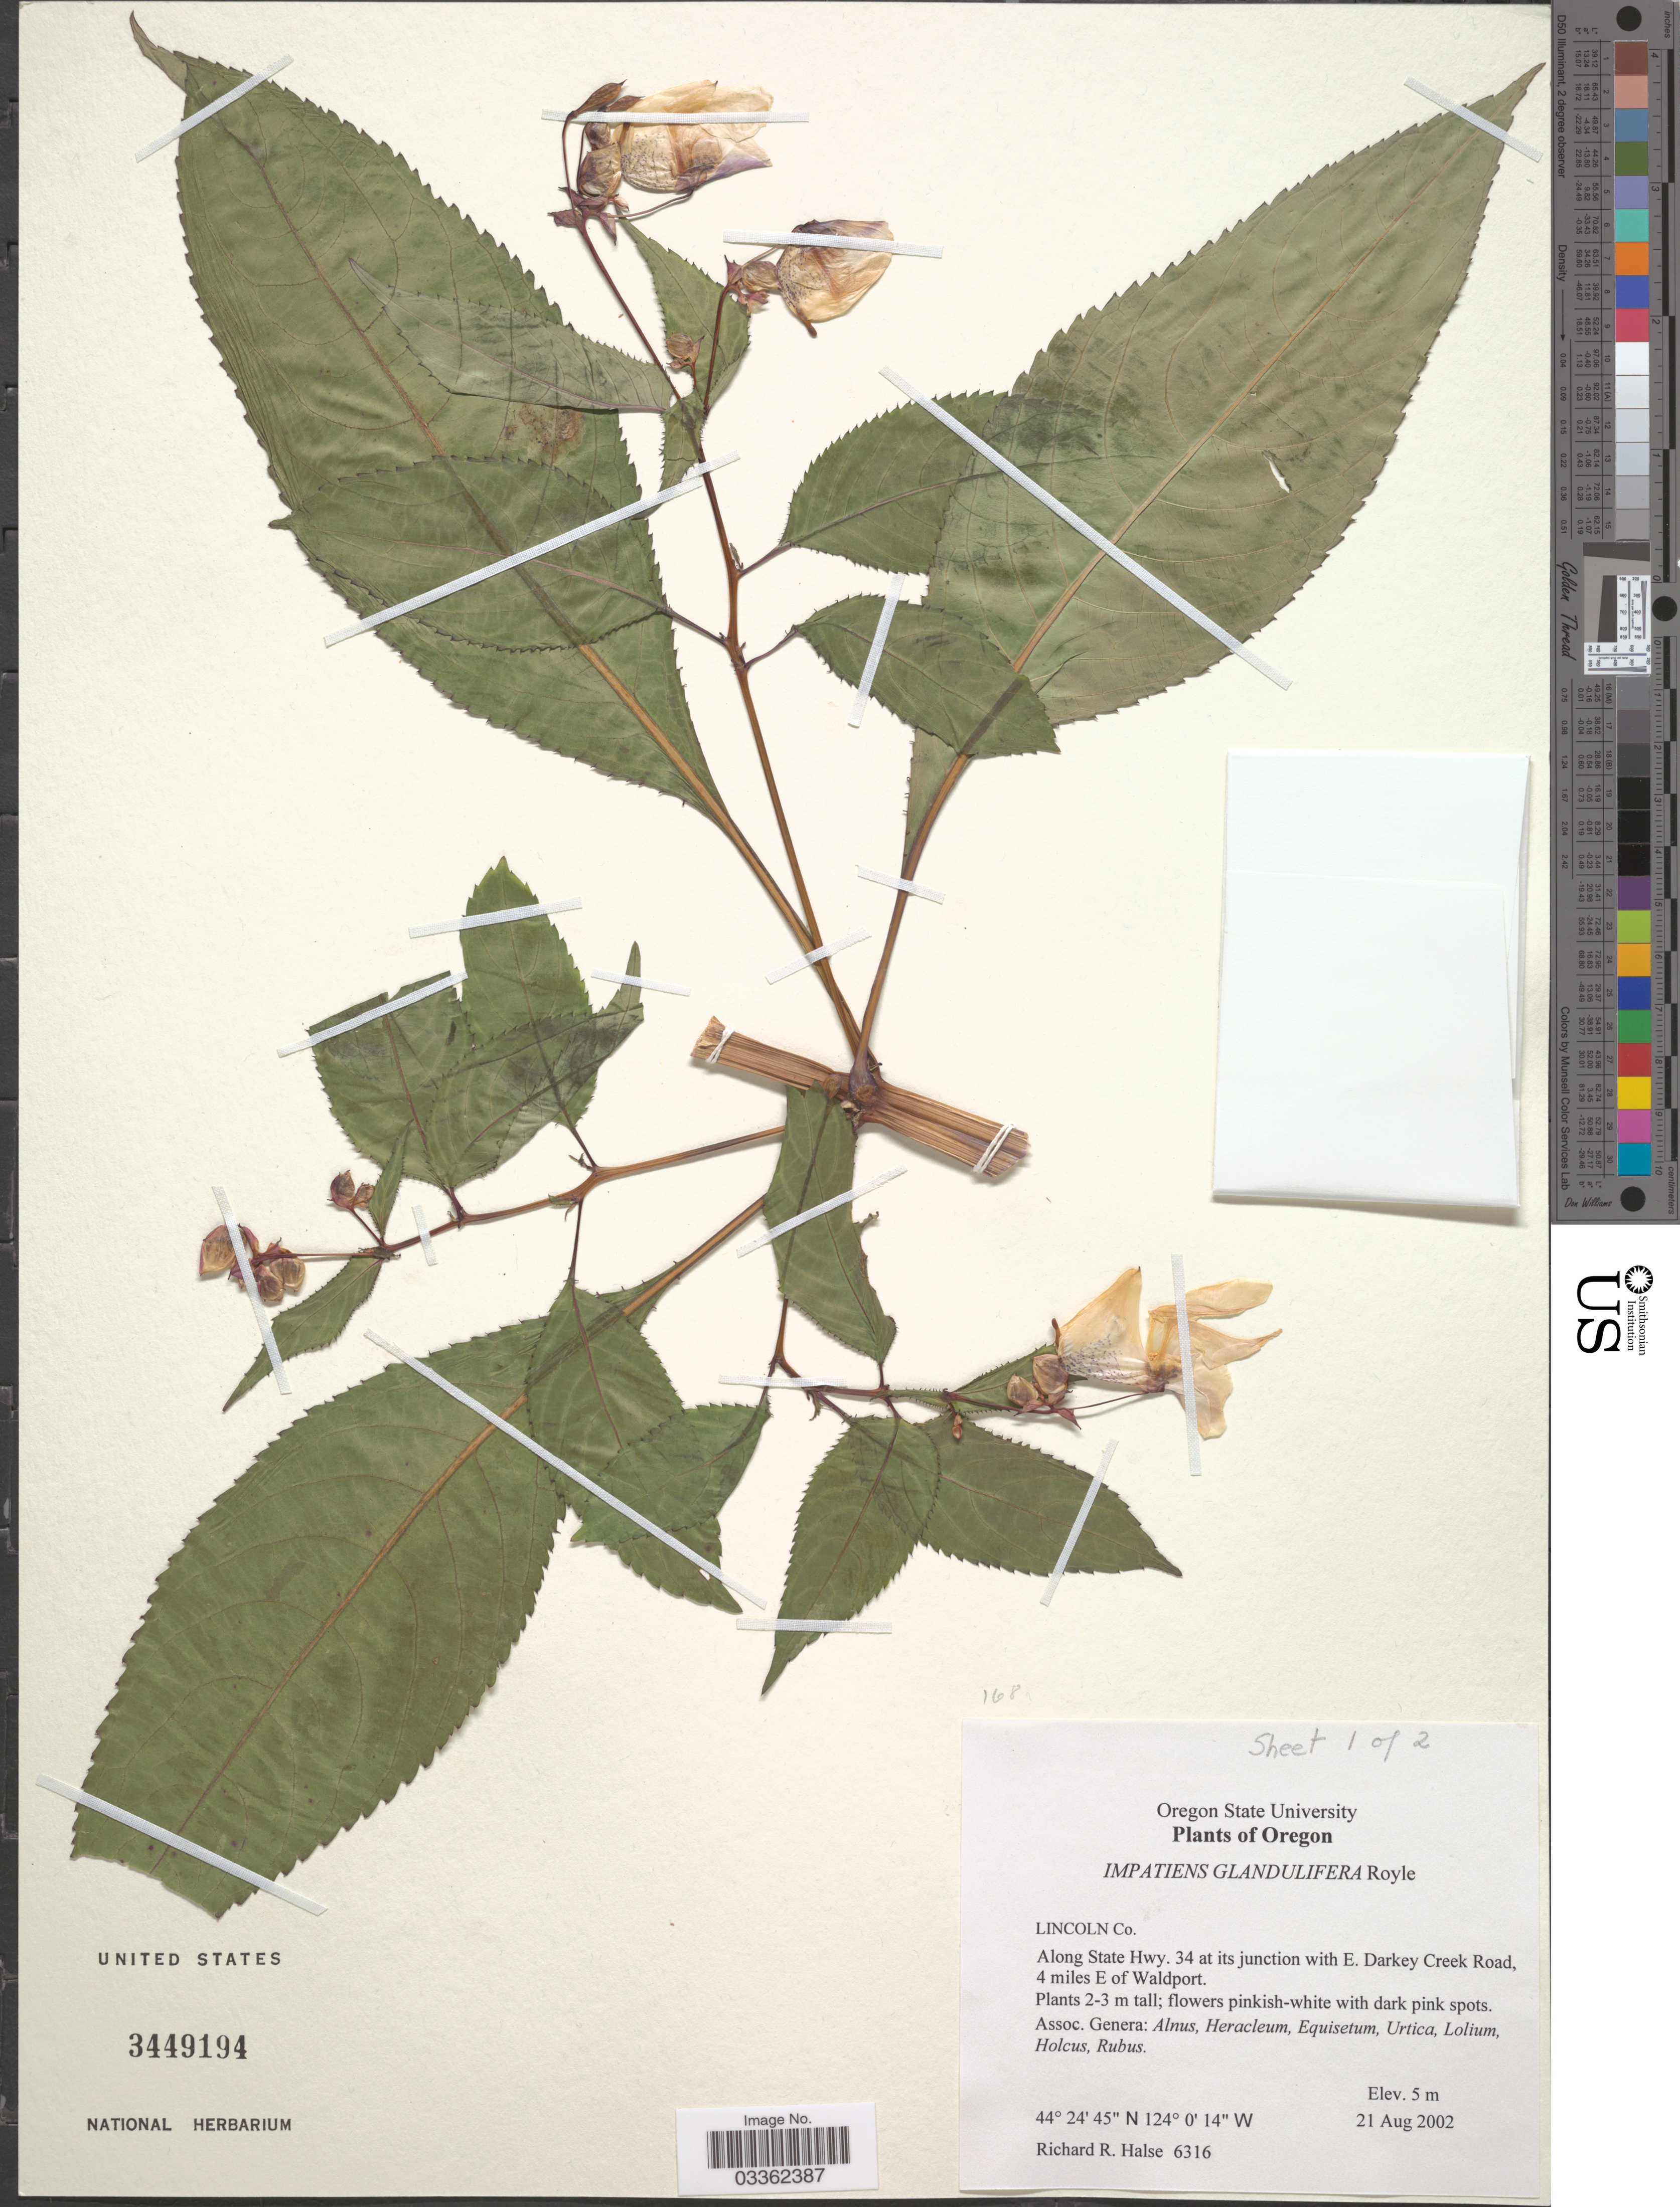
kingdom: Plantae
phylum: Tracheophyta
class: Magnoliopsida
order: Ericales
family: Balsaminaceae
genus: Impatiens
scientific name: Impatiens glandulifera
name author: Royle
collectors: R. Halse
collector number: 6316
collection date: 2002-08-21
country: United States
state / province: Oregon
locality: Along State Hwy. 34 at its junction with E. Darkey Creek Road, 4 miles E of Waldport.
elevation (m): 5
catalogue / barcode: US 3449194